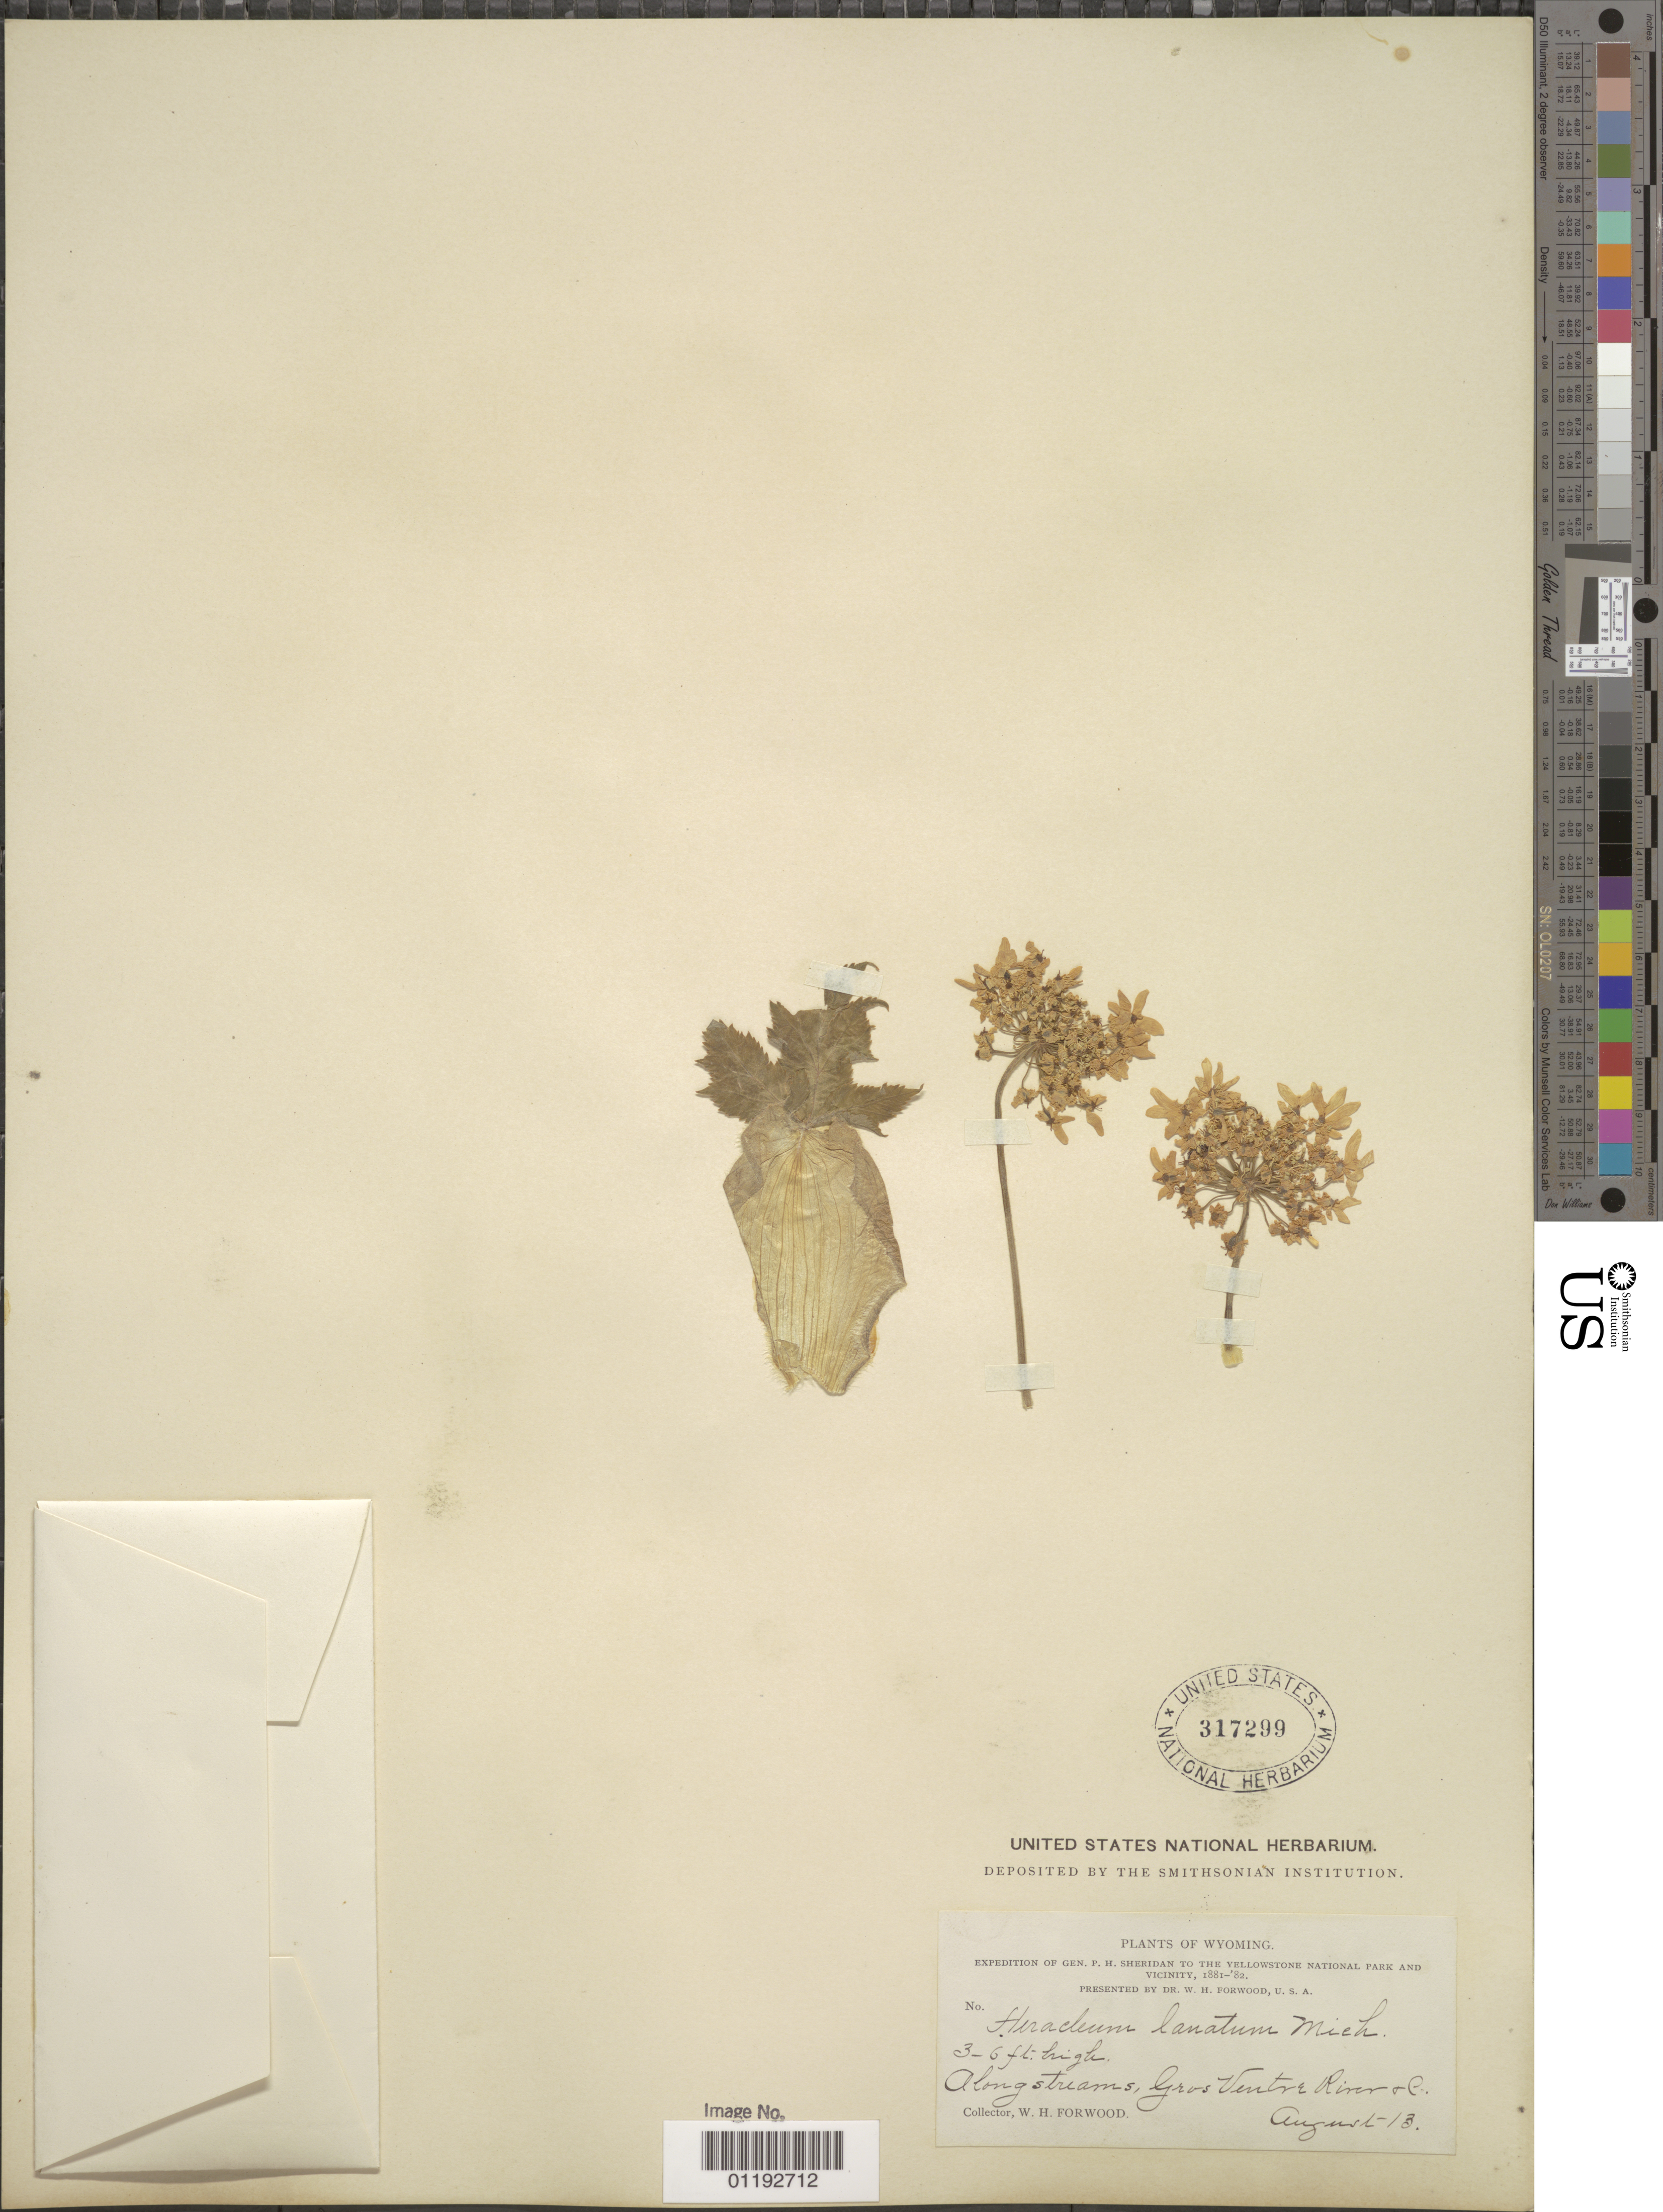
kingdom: Plantae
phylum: Tracheophyta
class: Magnoliopsida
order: Apiales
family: Apiaceae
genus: Heracleum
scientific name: Heracleum lanatum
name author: Michx.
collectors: W. Forwood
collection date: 1881-08-13 or 1882-08-13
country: United States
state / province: Wyoming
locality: Gras Ventre River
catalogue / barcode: US 317299